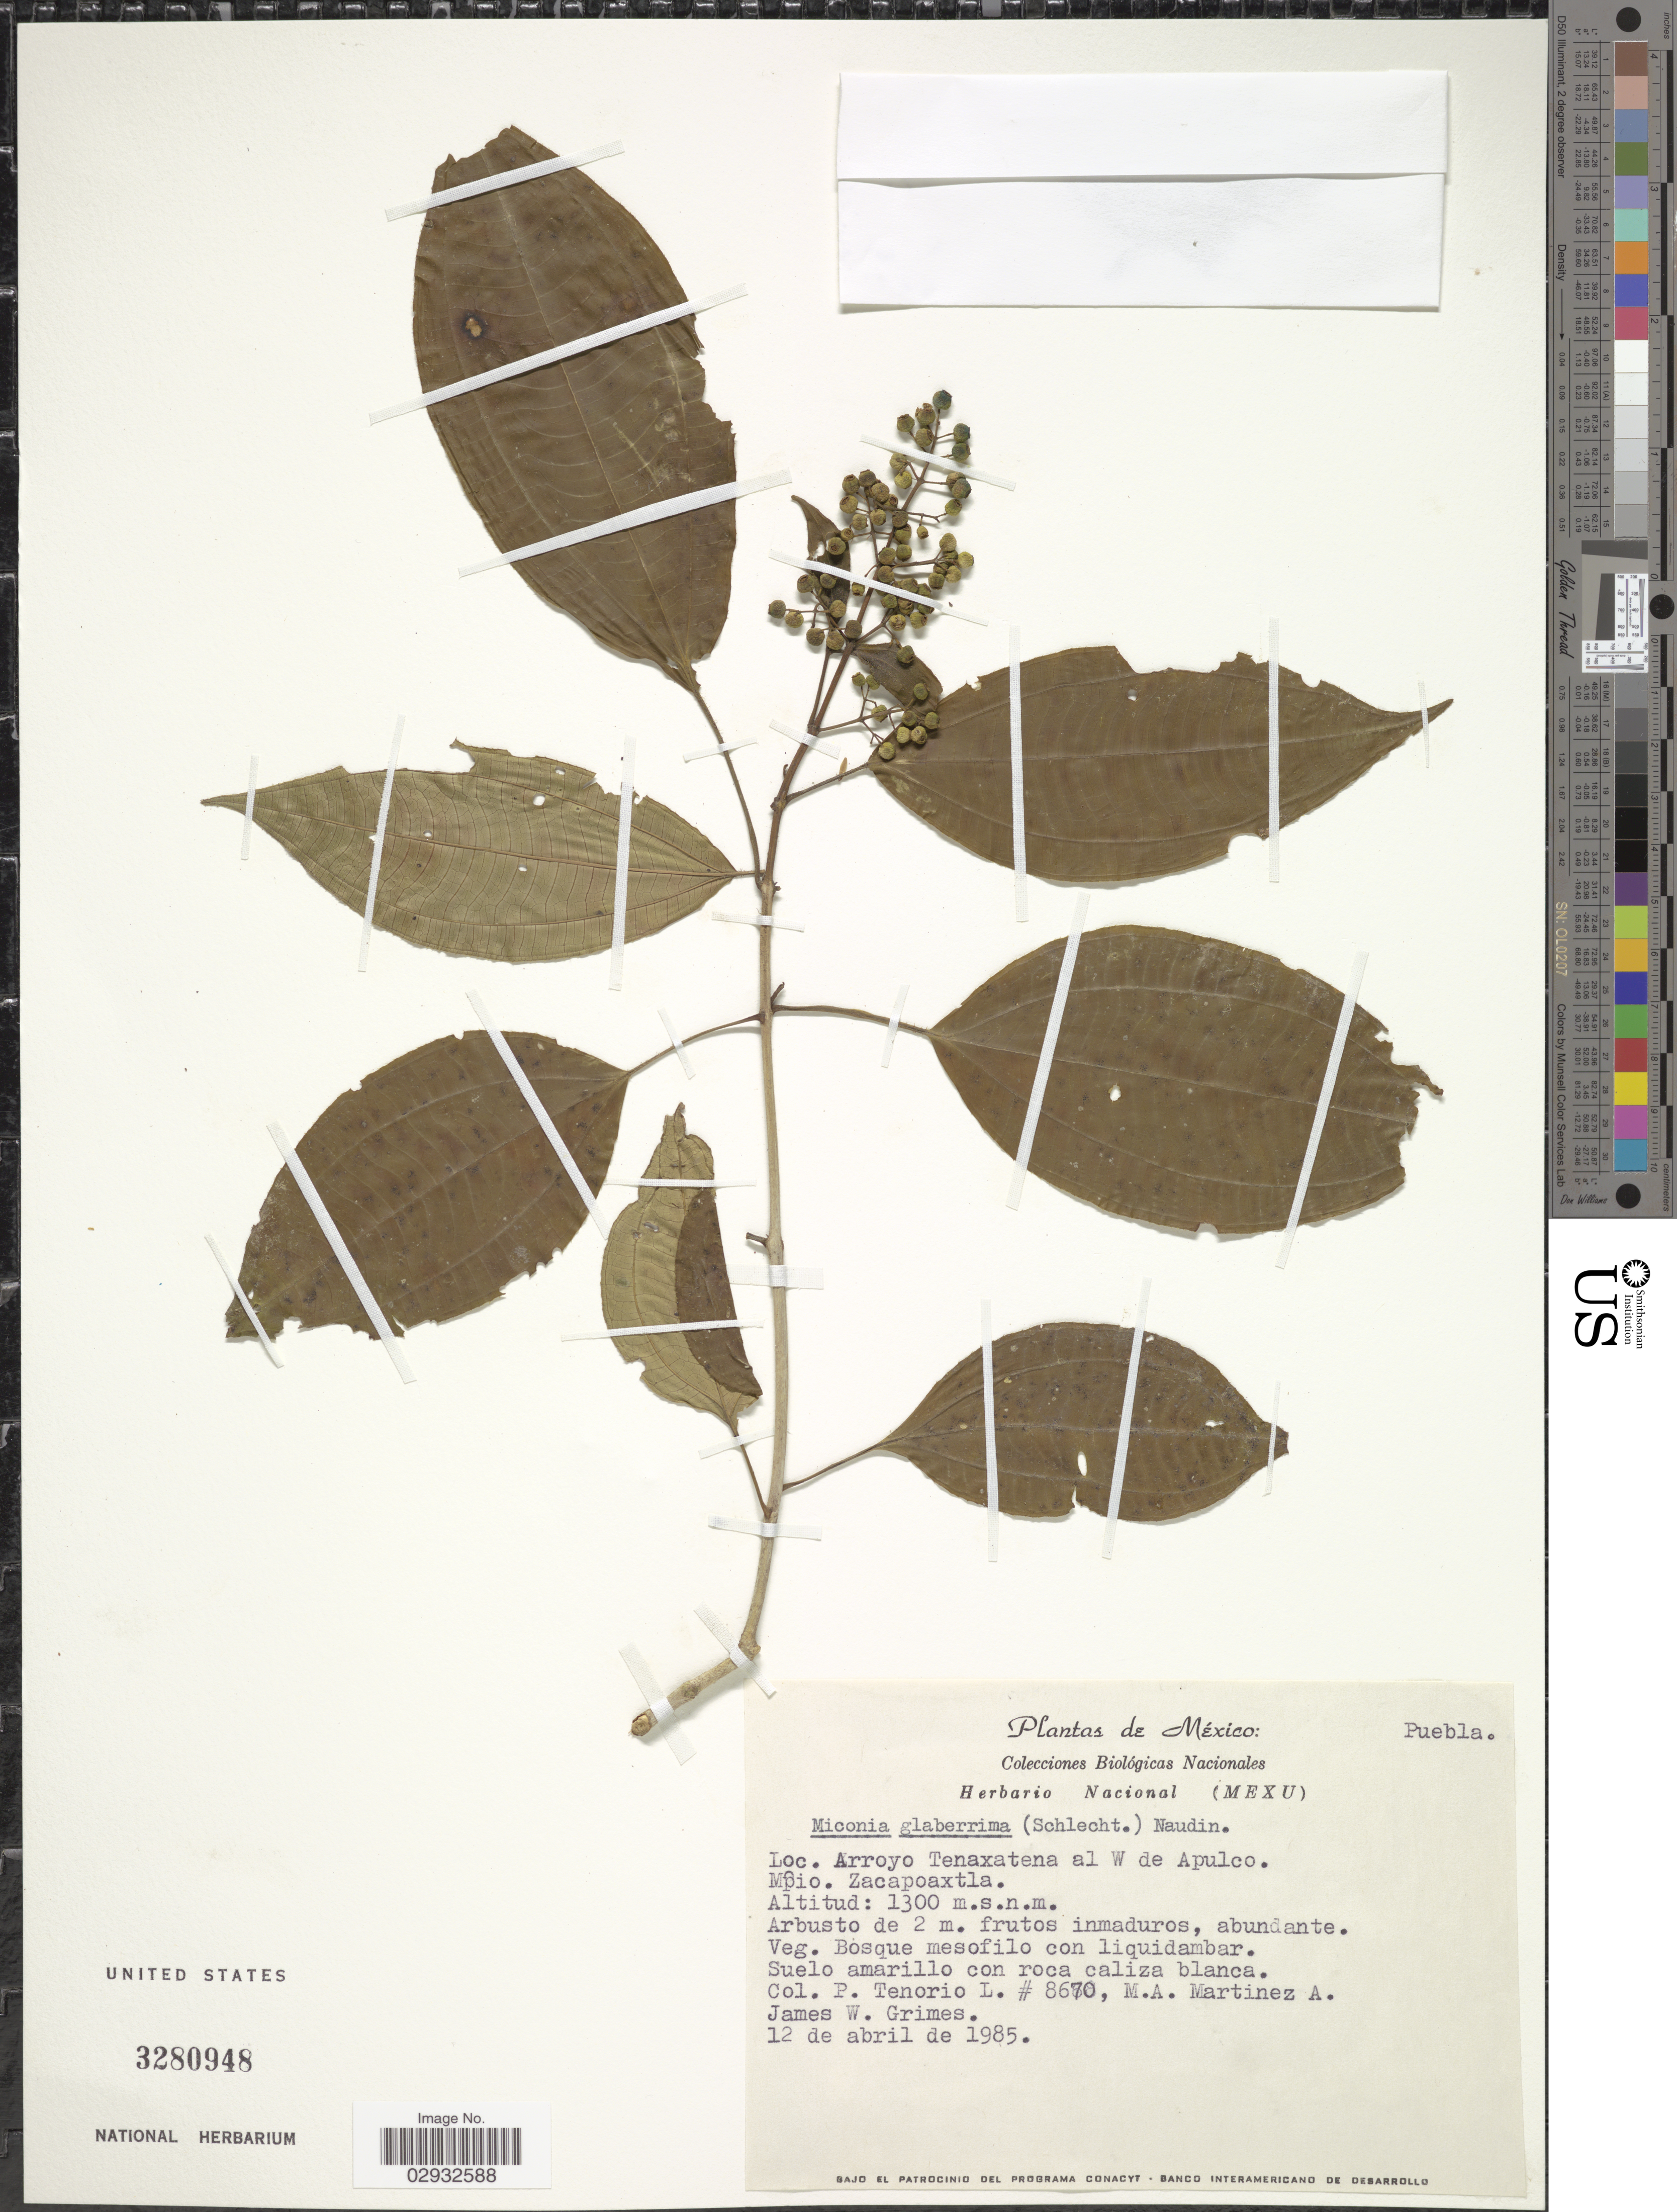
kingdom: Plantae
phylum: Tracheophyta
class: Magnoliopsida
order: Myrtales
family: Melastomataceae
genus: Miconia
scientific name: Miconia glaberrima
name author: (Schltdl.) Naudin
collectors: P. Tenorio L., M. A. Martínez Alfaro & J. W. Grimes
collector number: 8670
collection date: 1985-04-12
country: Mexico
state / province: Puebla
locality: Arroyo Tenaxatena al W de Apulco. Mpio. Zacapoaxtla.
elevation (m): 1300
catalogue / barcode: US 3280948